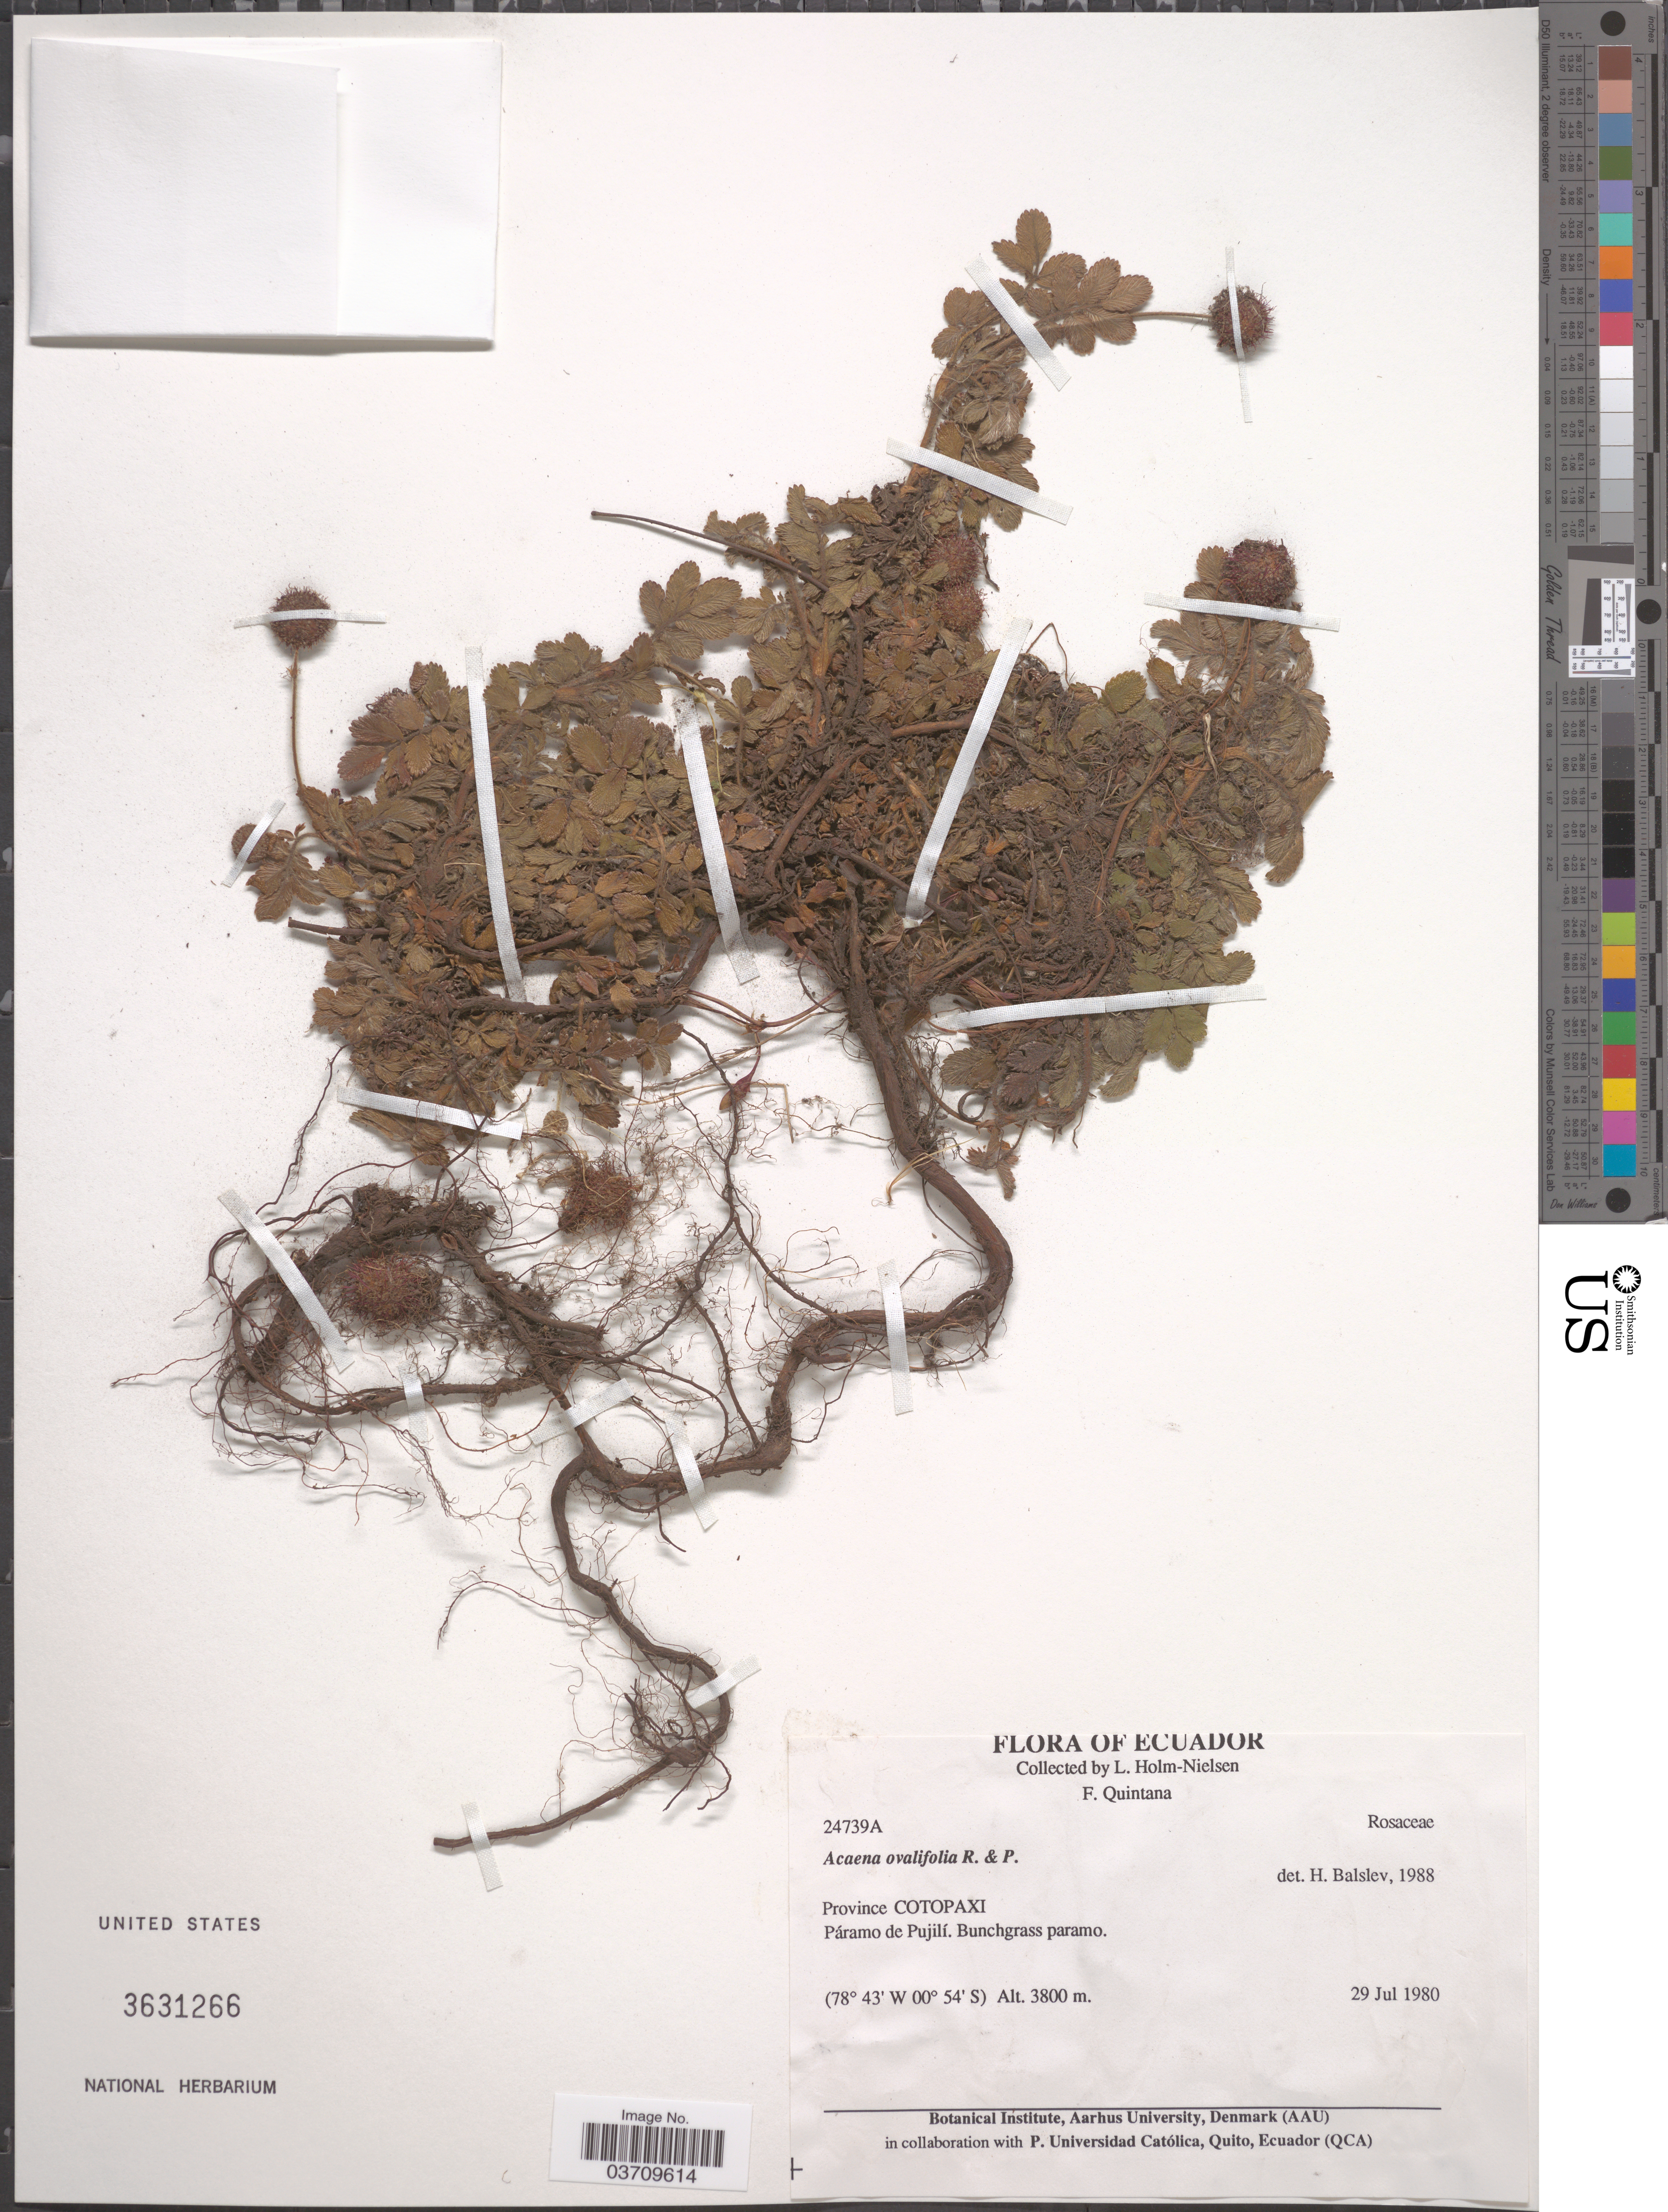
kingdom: Plantae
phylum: Tracheophyta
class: Magnoliopsida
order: Rosales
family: Rosaceae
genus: Acaena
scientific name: Acaena ovalifolia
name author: Ruiz & Pav.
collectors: L. Holm-Nielsen & F. Quintana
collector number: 24739A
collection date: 1980-07-29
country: Ecuador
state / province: Cotopaxi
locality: Páramo de Pujilí.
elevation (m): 3800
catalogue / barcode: US 3631266